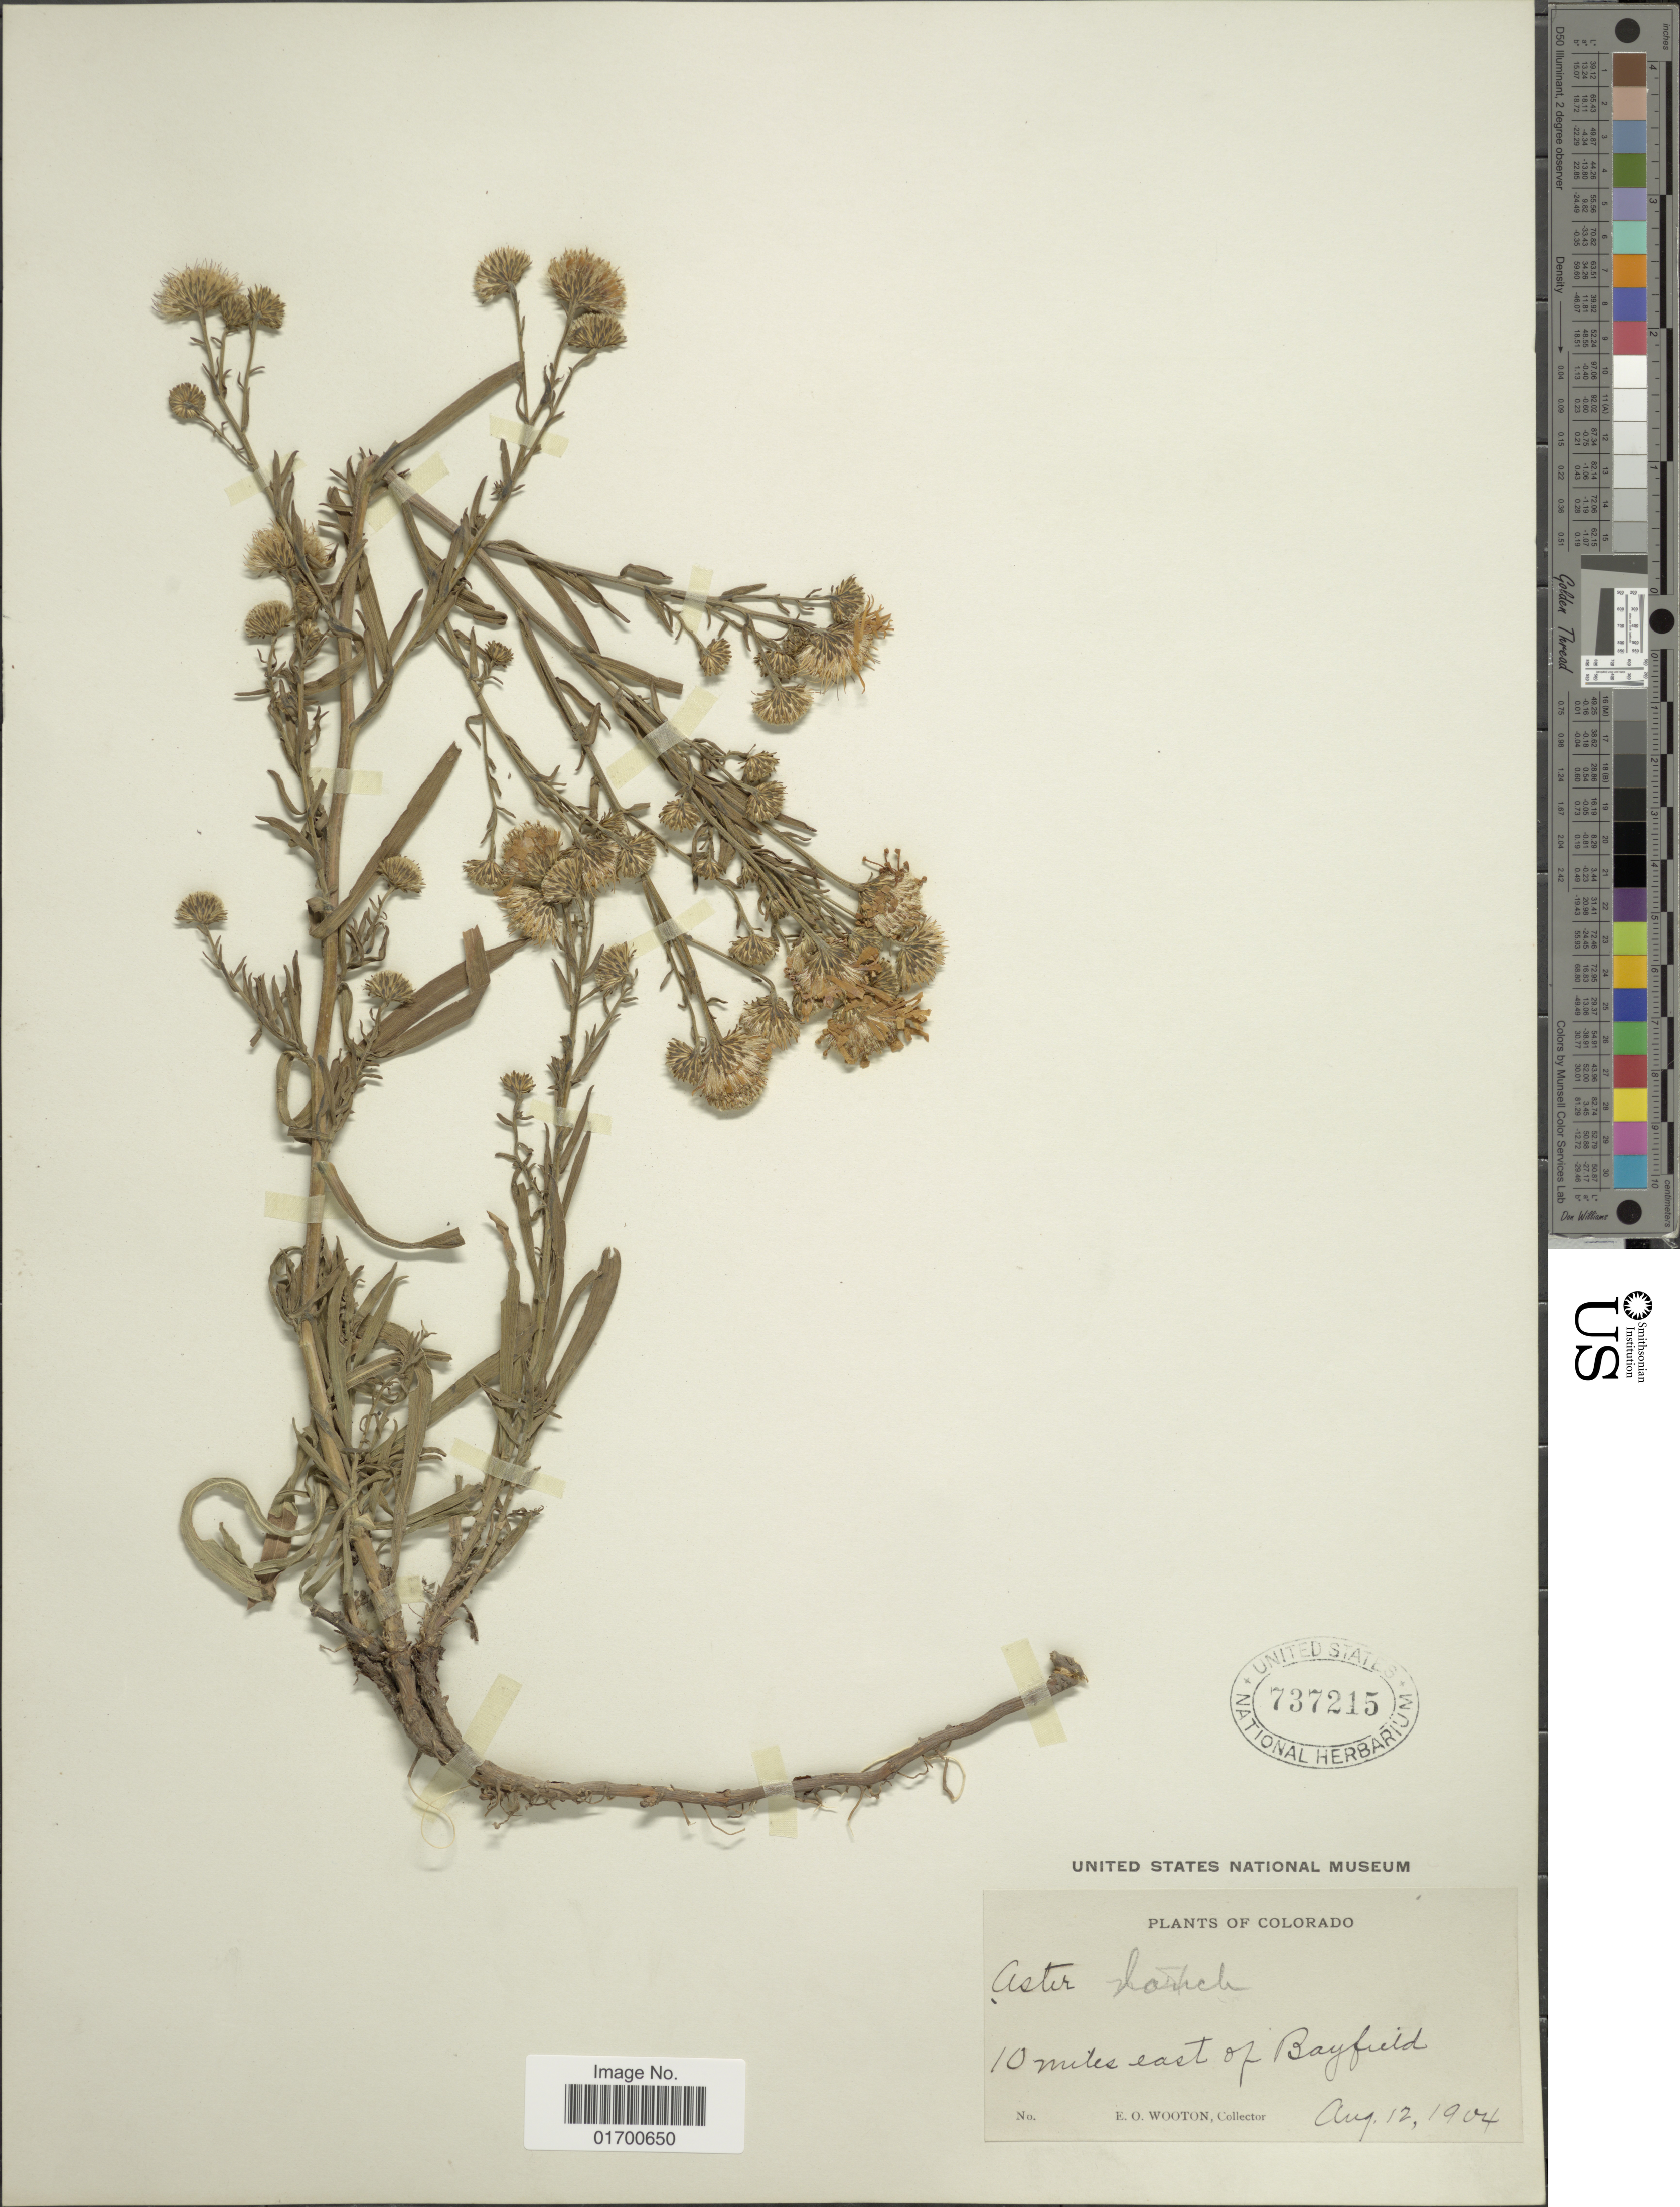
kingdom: Plantae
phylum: Tracheophyta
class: Magnoliopsida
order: Asterales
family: Asteraceae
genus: Symphyotrichum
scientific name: Symphyotrichum ascendens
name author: (Lindl.) G.L. Nesom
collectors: E. O. Wooton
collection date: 1904-08-12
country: United States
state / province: Colorado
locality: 10 miles east of Bayfield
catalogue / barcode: US 737215